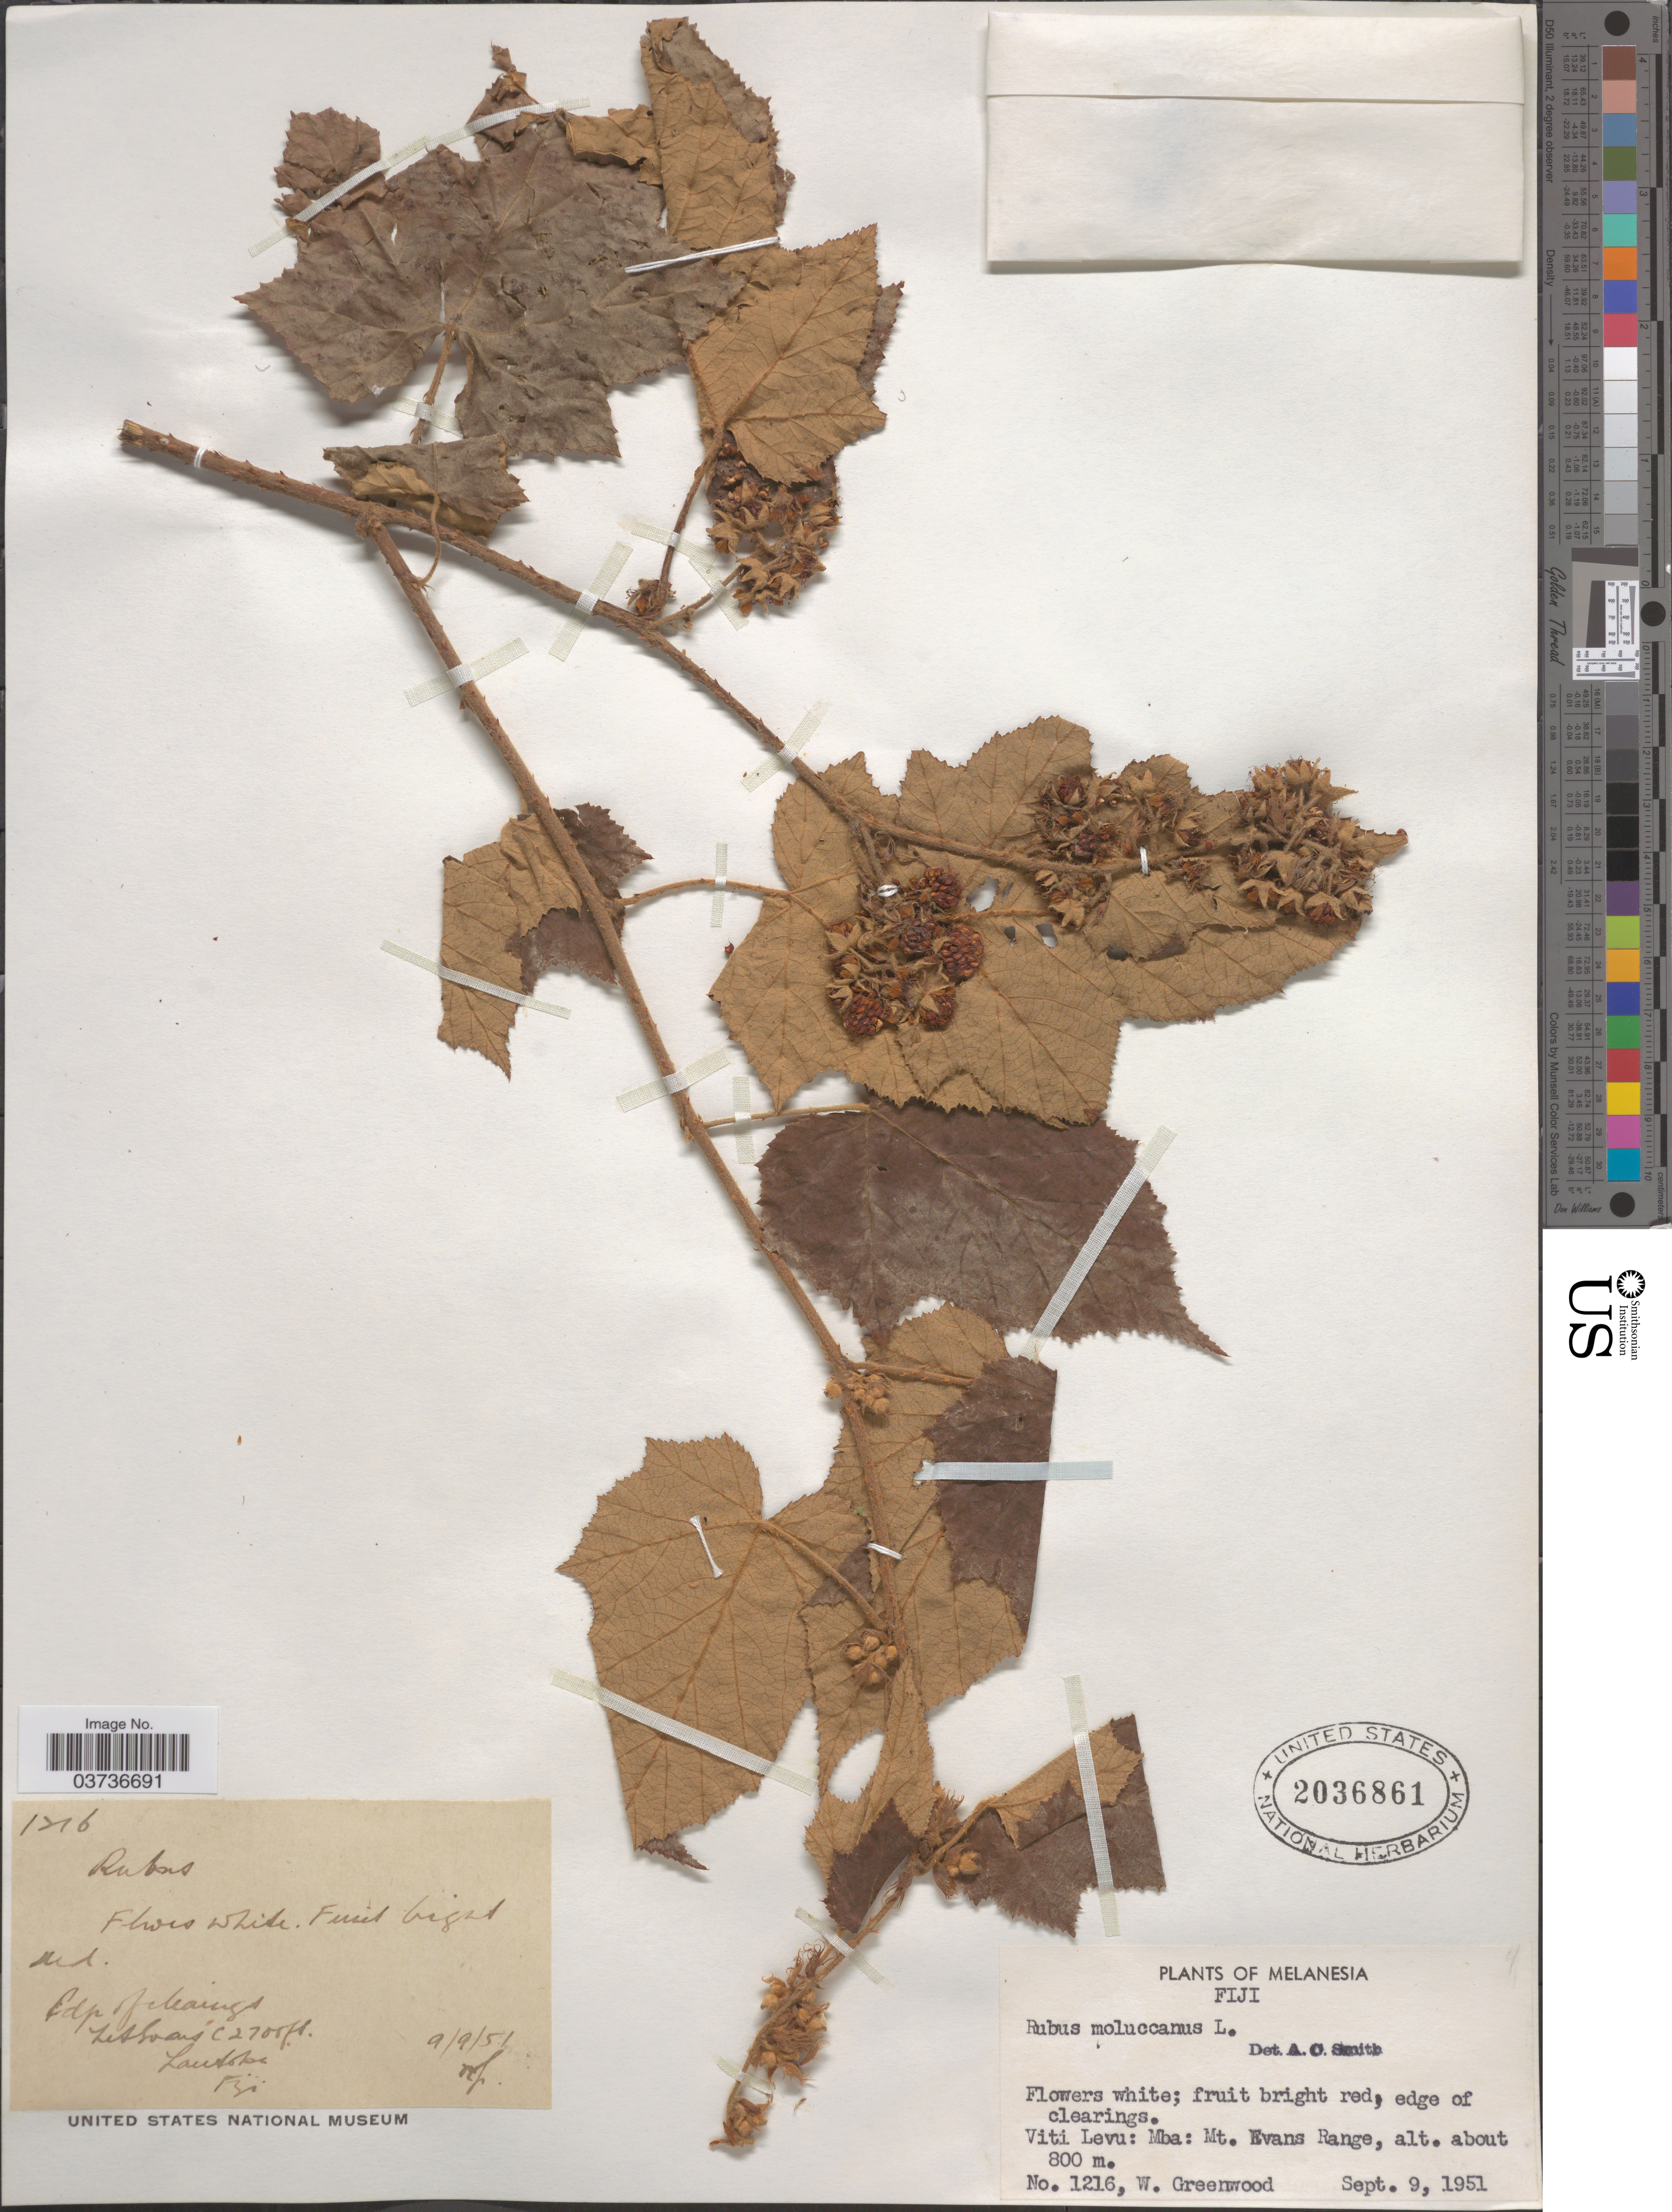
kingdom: Plantae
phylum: Tracheophyta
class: Magnoliopsida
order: Rosales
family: Rosaceae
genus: Rubus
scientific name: Rubus moluccanus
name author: L.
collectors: W. Greenwood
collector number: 1216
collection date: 1951-09-09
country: Fiji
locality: Melanesia. Viti Levu: Mba: Mt. Evans Range.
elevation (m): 800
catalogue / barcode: US 2036861